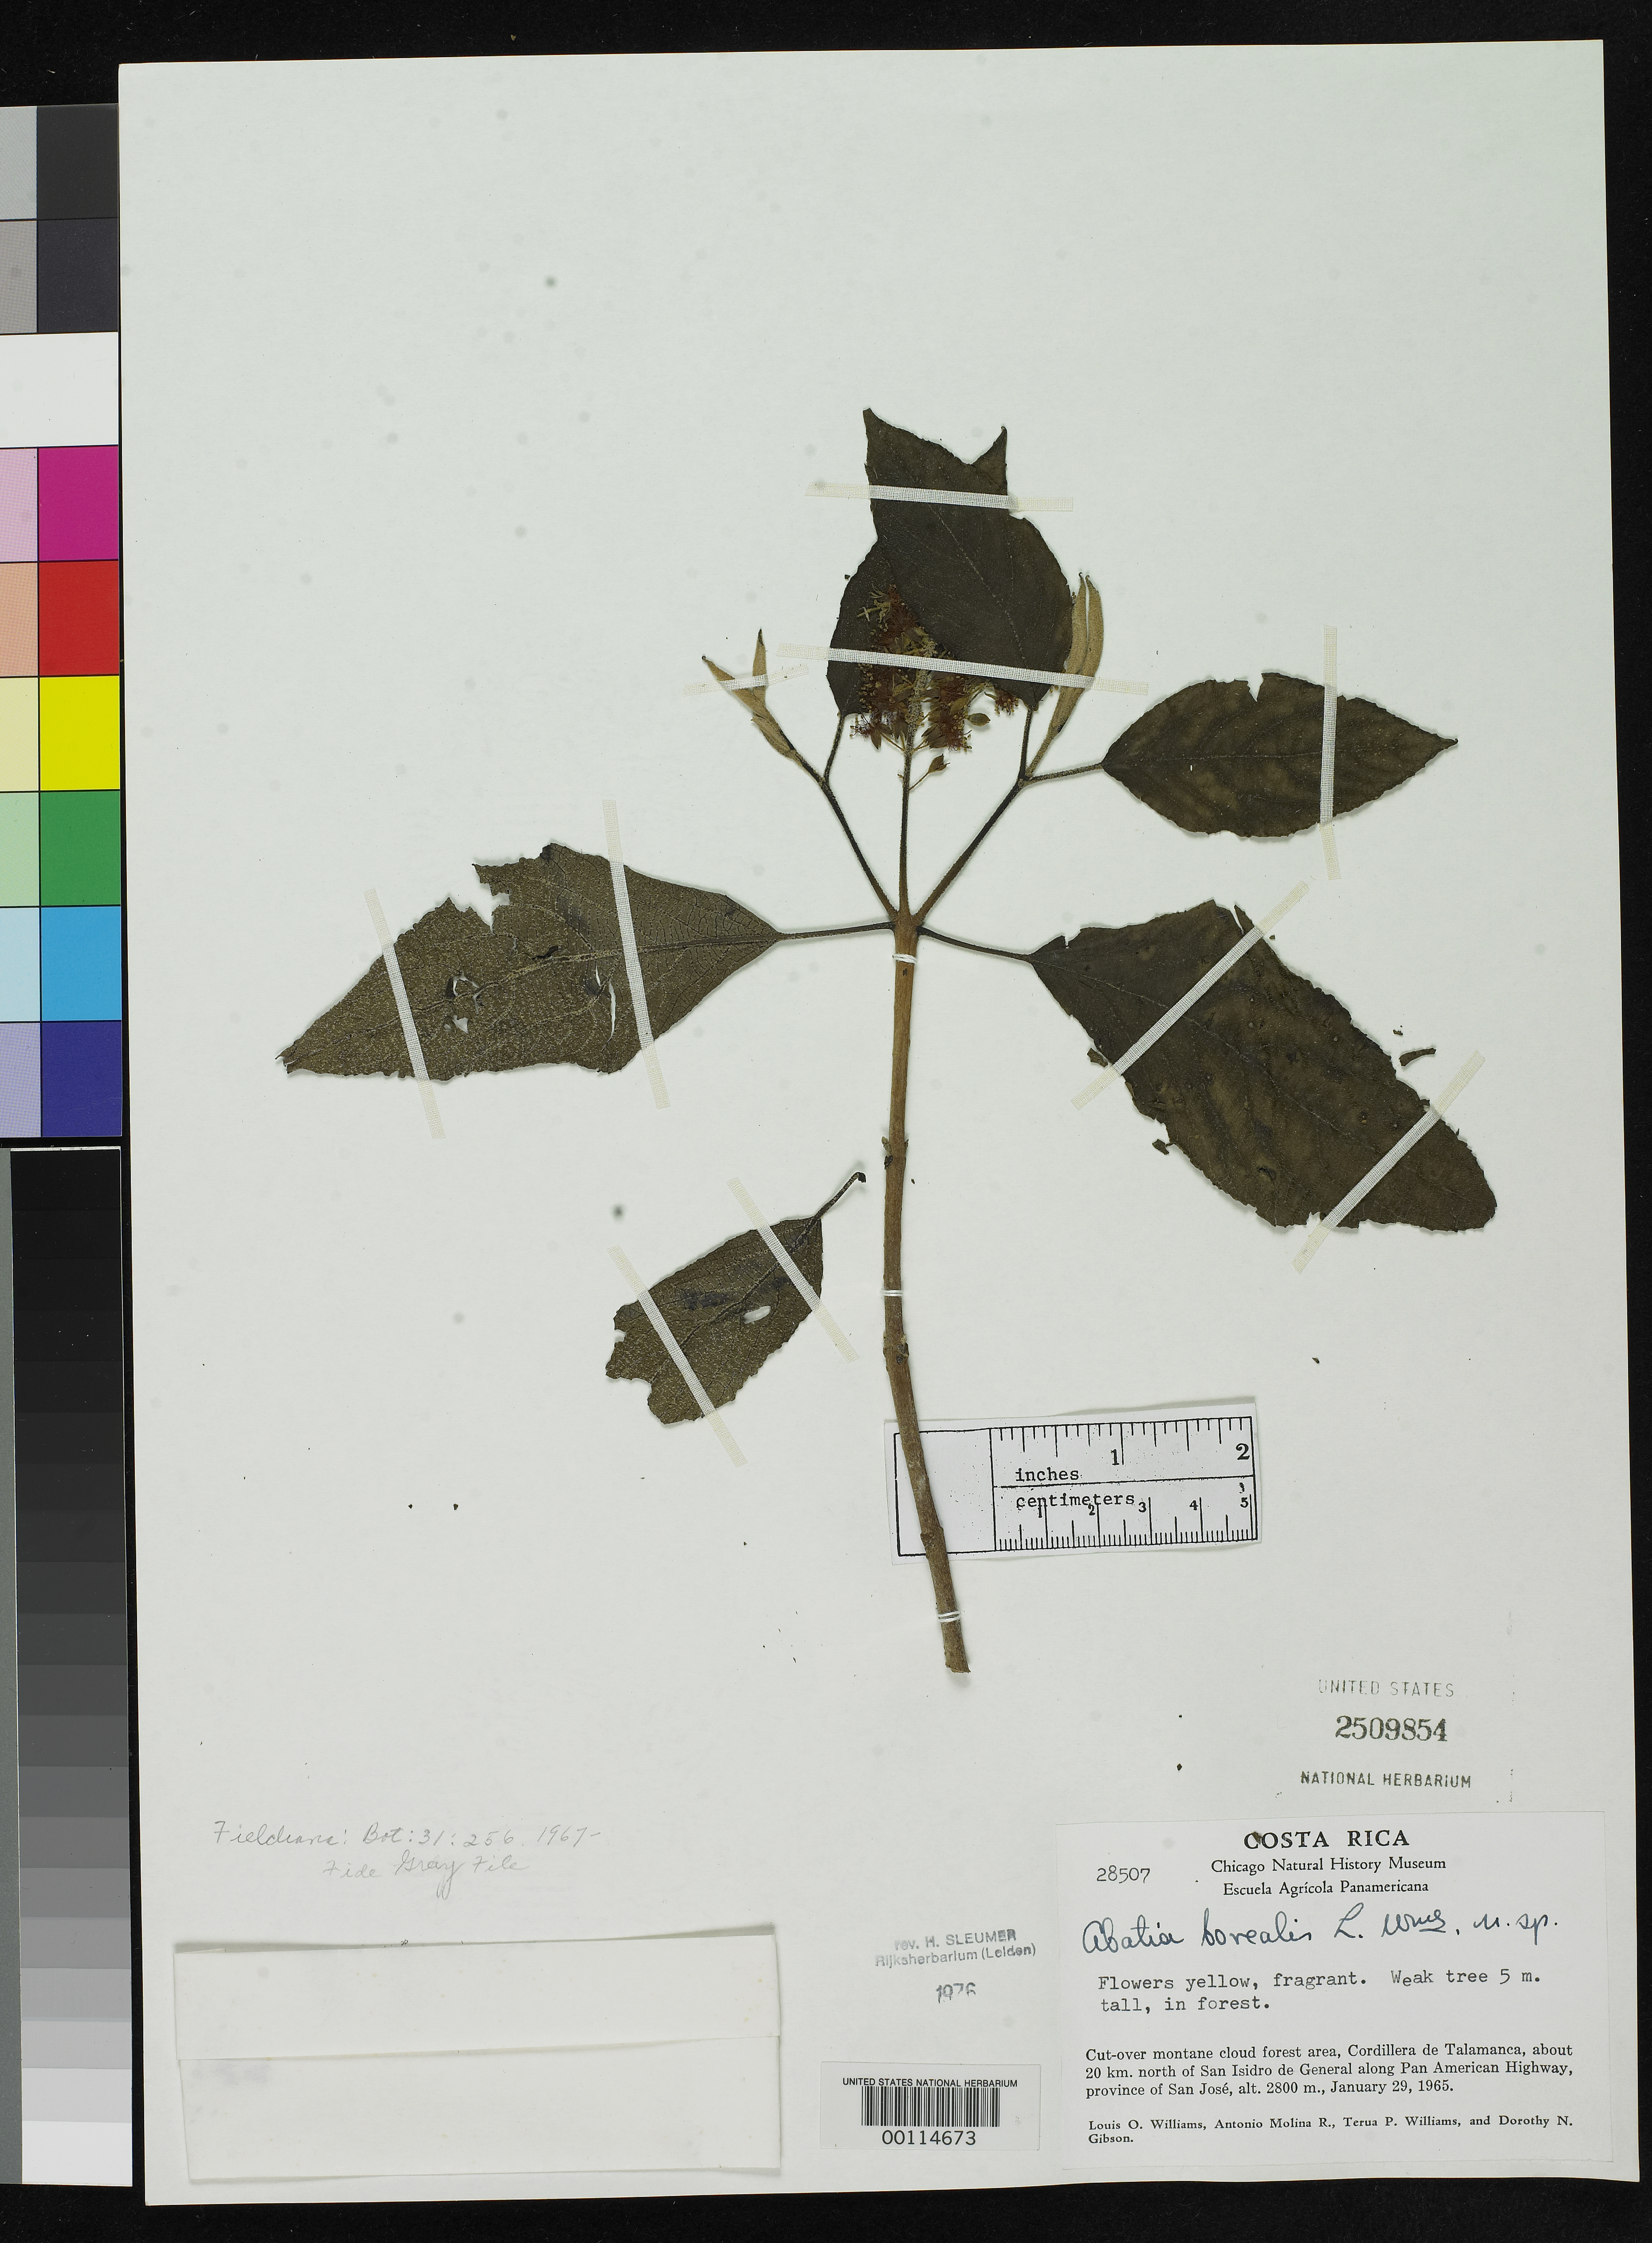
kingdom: Plantae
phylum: Tracheophyta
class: Magnoliopsida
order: Malpighiales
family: Salicaceae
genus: Abatia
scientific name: Abatia borealis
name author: L.O. Williams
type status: Isotype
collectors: L. O. Williams & A. Molina R.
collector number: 28507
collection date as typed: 29 Jan 1965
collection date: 1965-01-29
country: Costa Rica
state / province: San José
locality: San Isidro de General.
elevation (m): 2800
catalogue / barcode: US 2509854